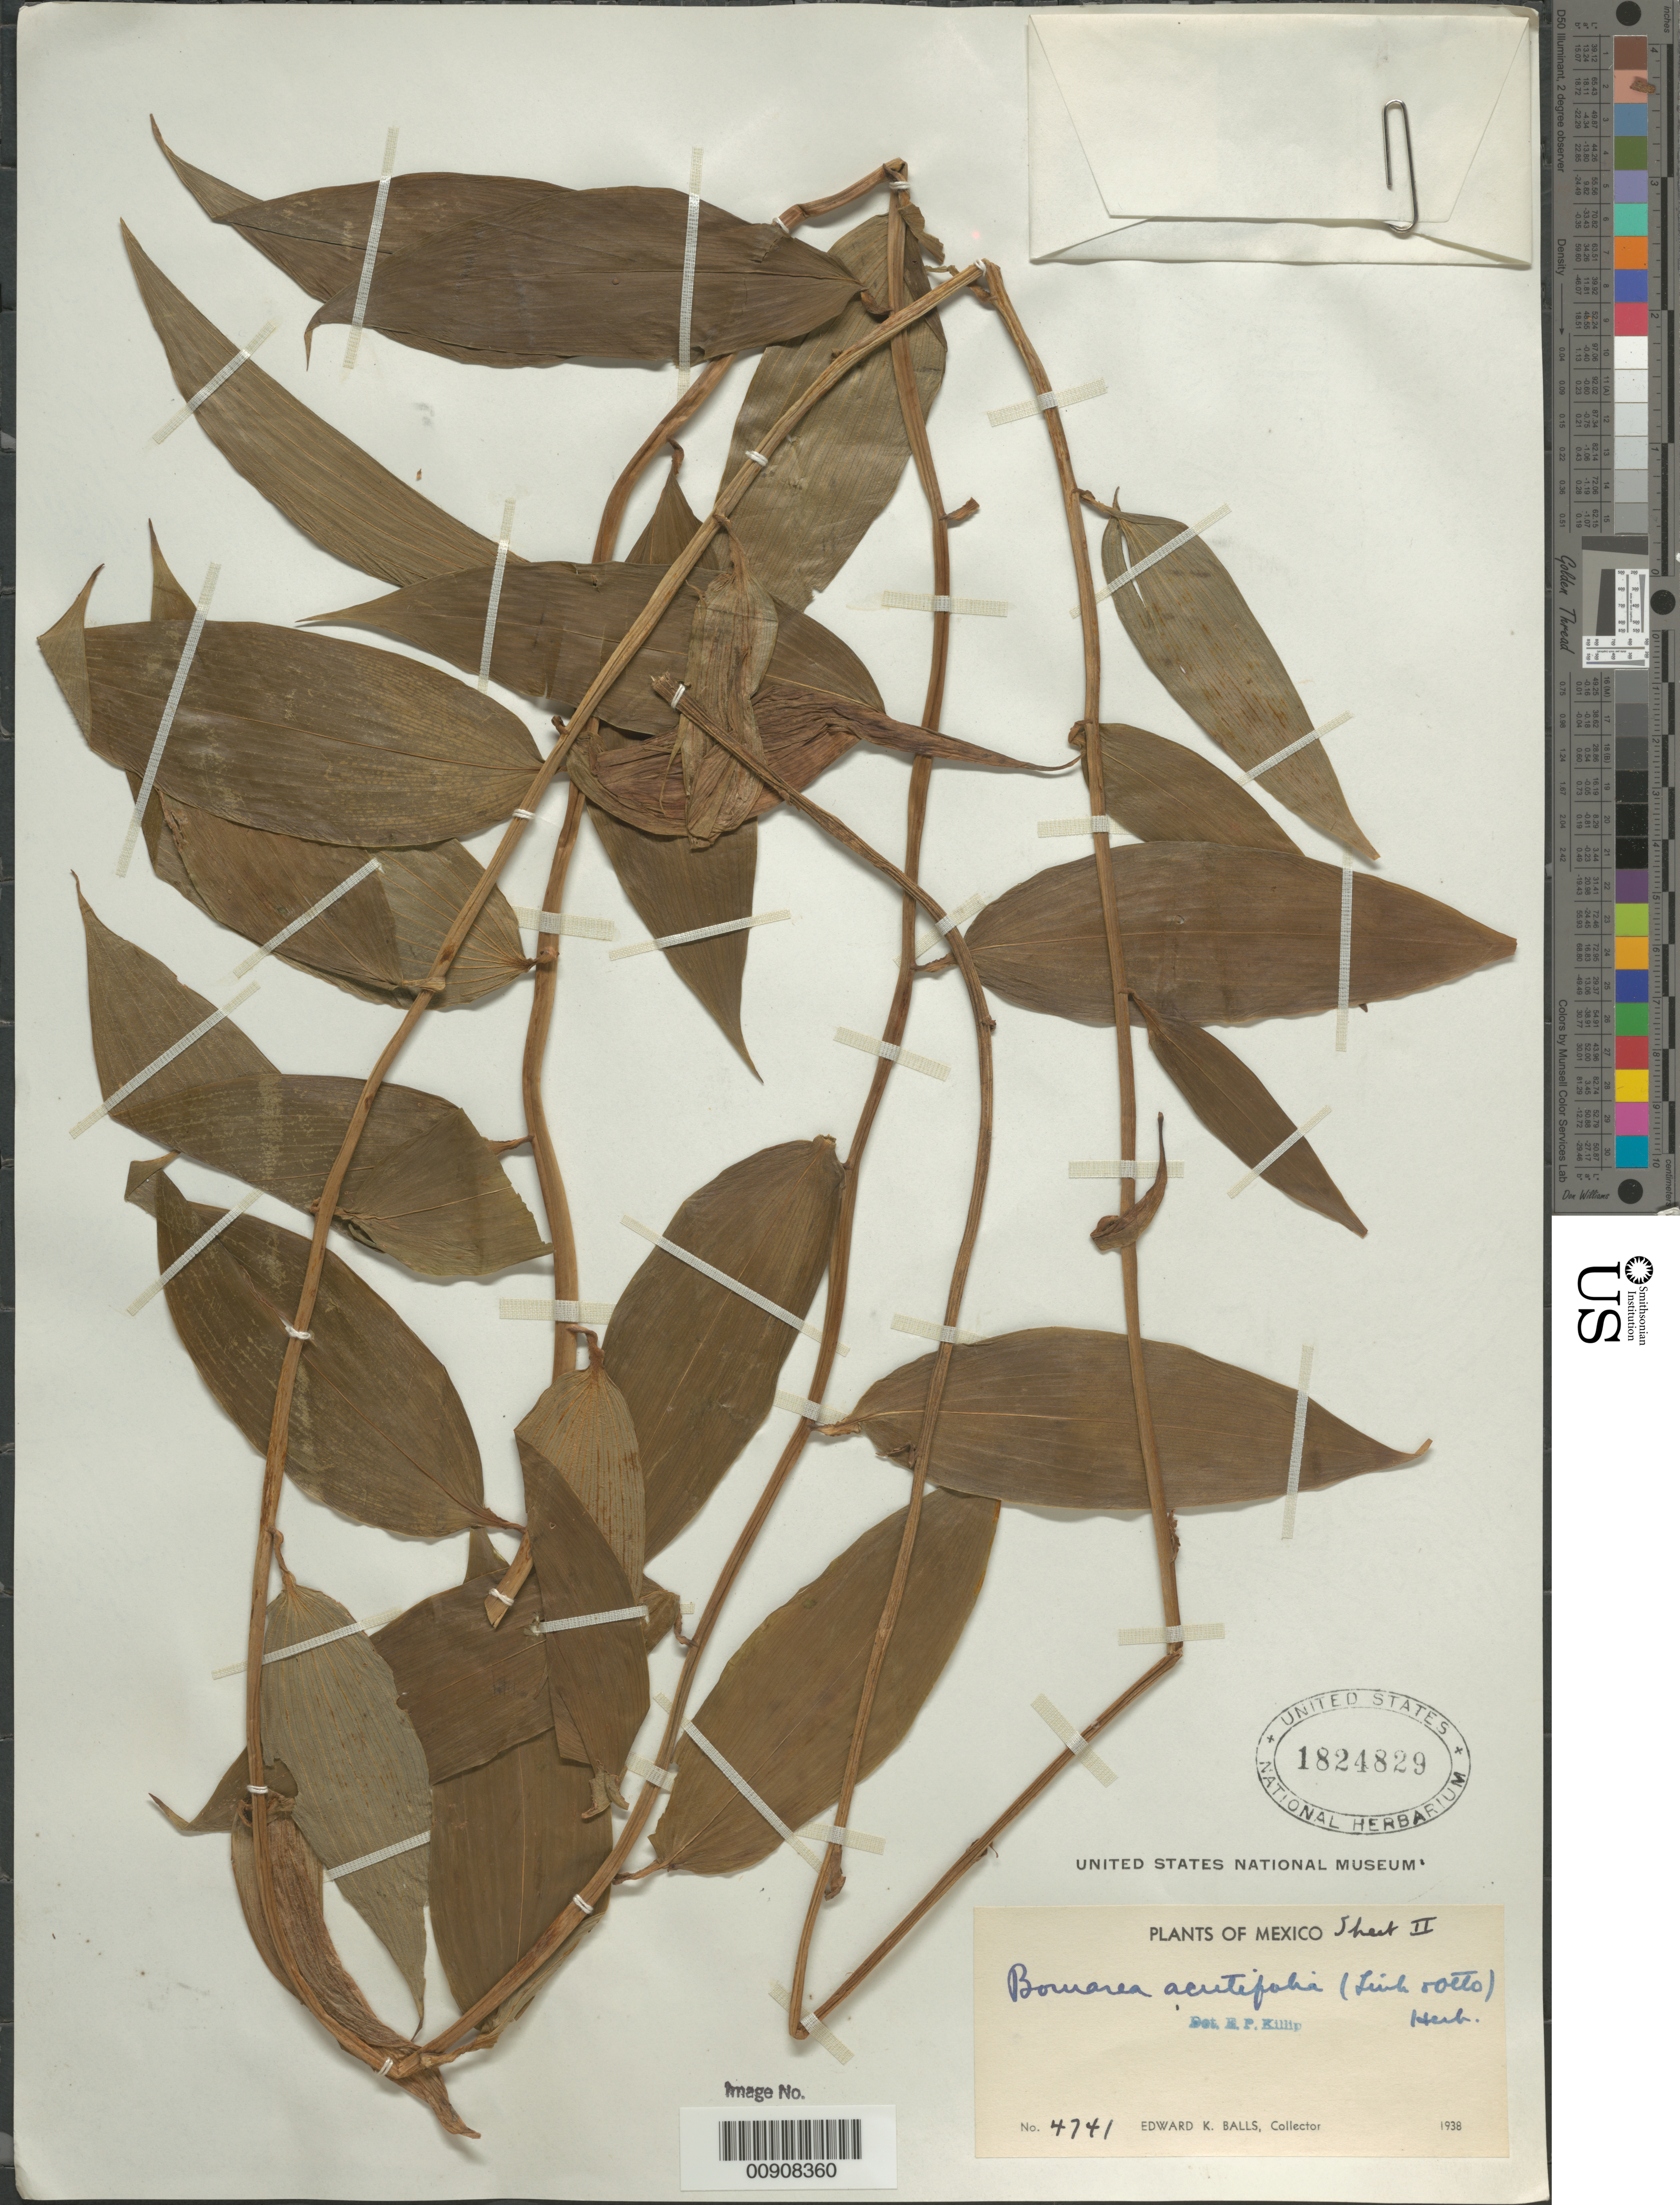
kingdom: Plantae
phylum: Tracheophyta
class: Liliopsida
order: Liliales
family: Alstroemeriaceae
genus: Bomarea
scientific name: Bomarea acutifolia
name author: (Link & Otto) Herb.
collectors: E. K. Balls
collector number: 4741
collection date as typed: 03 Jun 1938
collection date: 1938-06-03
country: Mexico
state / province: Veracruz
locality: San Miguel, Jalapa, Veracruz.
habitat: Along hedgerows, among dense shrubs, in deep, rich vegetable soil.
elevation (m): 1981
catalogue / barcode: US 1824829